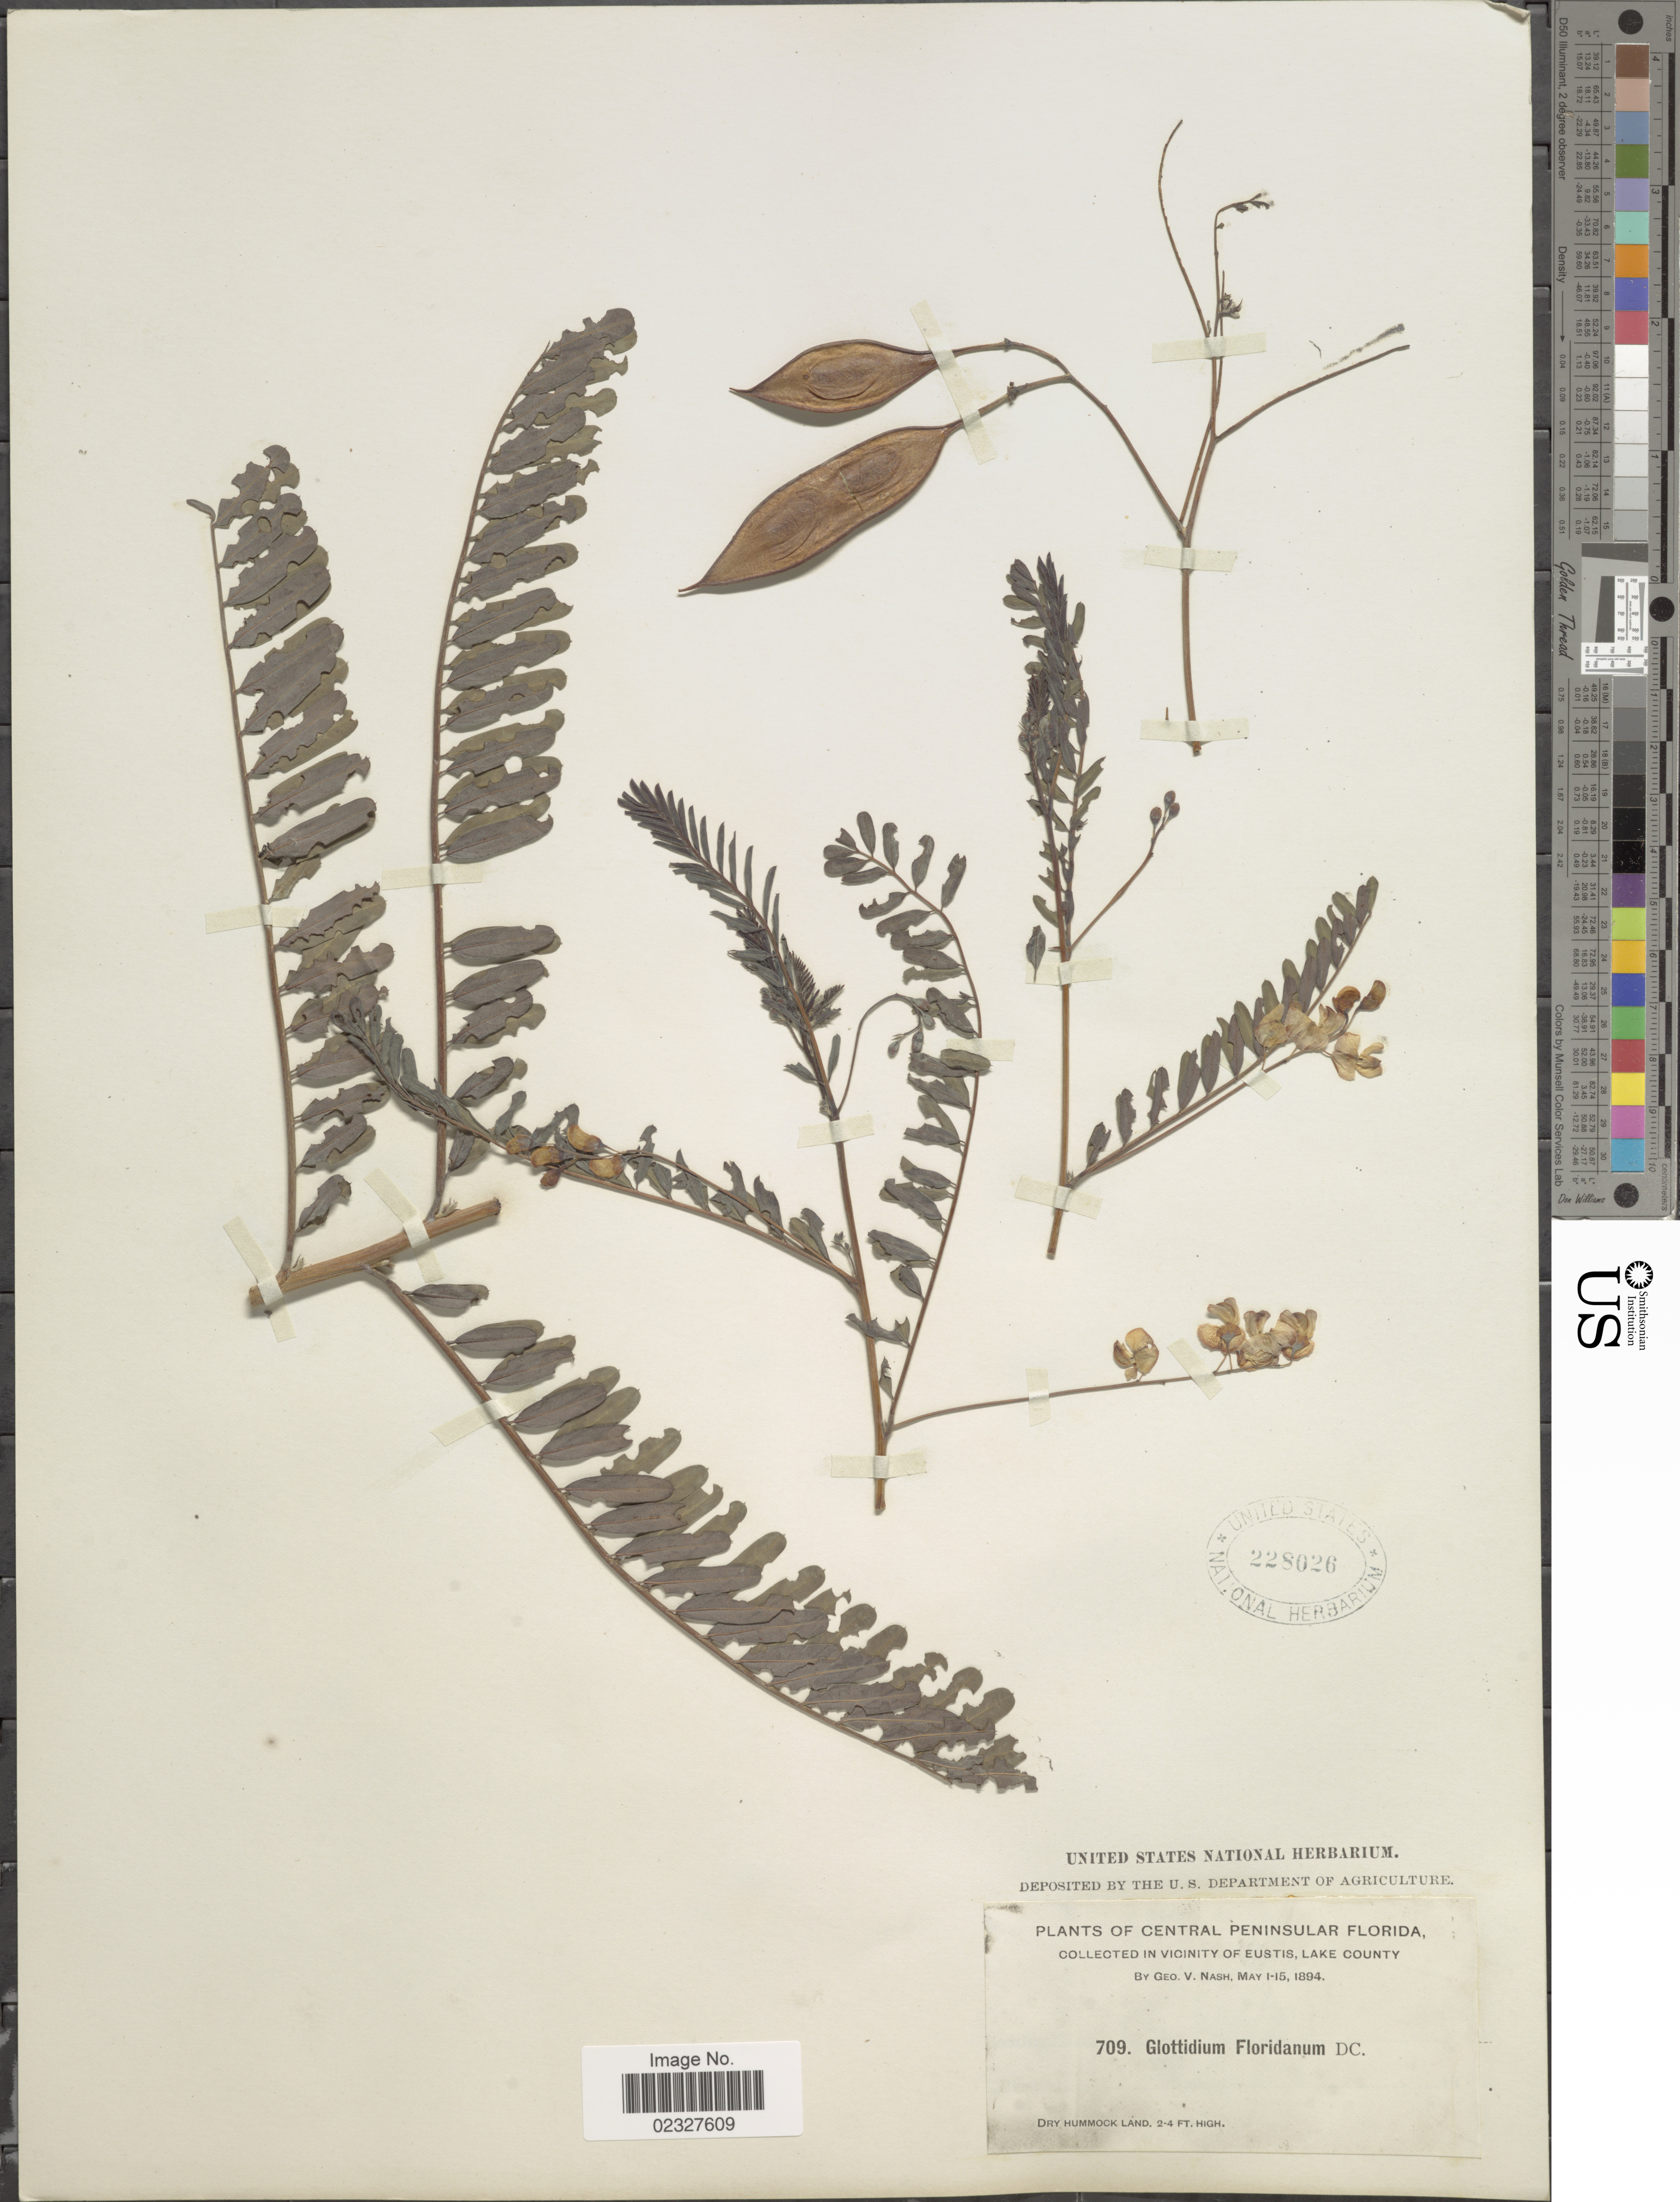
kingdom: Plantae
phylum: Tracheophyta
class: Magnoliopsida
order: Fabales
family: Fabaceae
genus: Sesbania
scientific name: Sesbania vesicaria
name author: (Jacq.) Elliott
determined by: Strong, Mark T., (BOT), Smithsonian Institution - National Museum of Natural History (UNITED STATES)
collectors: G. V. Nash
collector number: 709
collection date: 1894-05-01/1894-05-15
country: United States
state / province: Florida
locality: Central Peninsular Florida, vicinity of Eustis, Lake County, dry hummock land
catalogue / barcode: US 228026